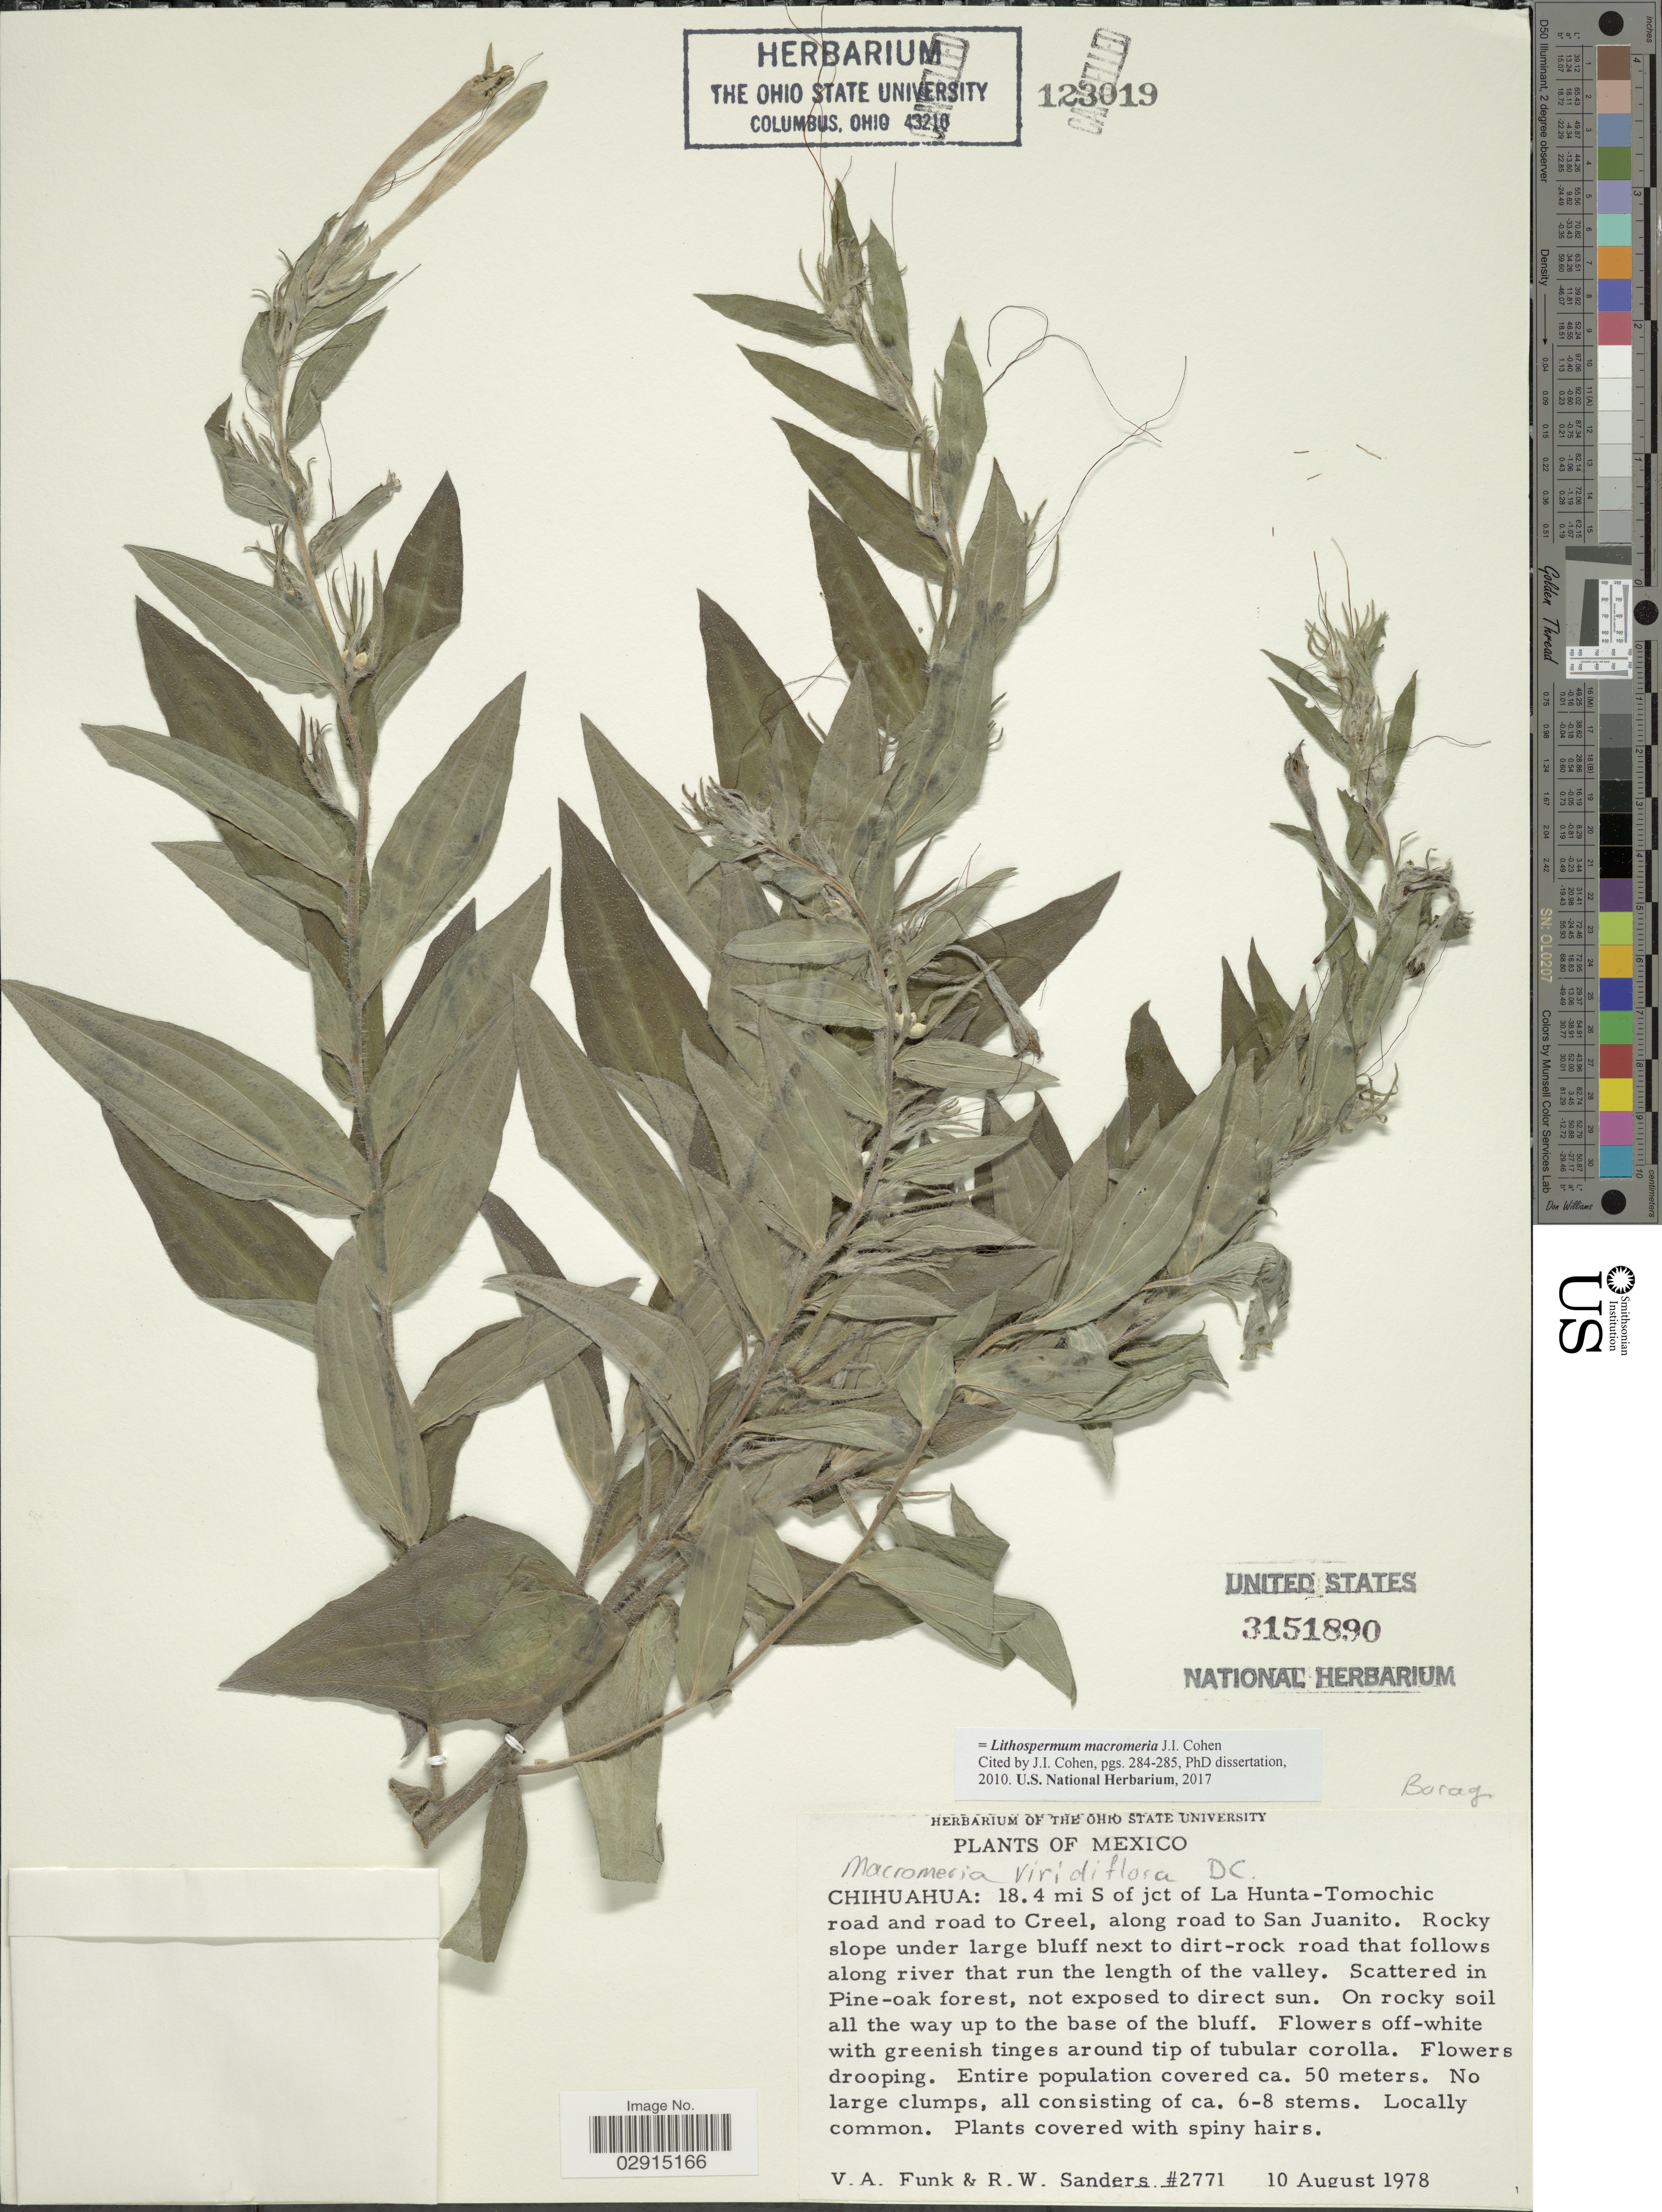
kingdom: Plantae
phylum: Tracheophyta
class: Magnoliopsida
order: Boraginales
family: Boraginaceae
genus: Lithospermum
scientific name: Lithospermum macromeria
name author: Cohen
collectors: V. Funk & R. W. Sanders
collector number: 2771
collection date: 1978-08-10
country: Mexico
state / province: Chihuahua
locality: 18.4 mi S of jct of La Hunta-Tomochic road and road to Creel, along road to San Juanito.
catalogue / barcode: US 3151890